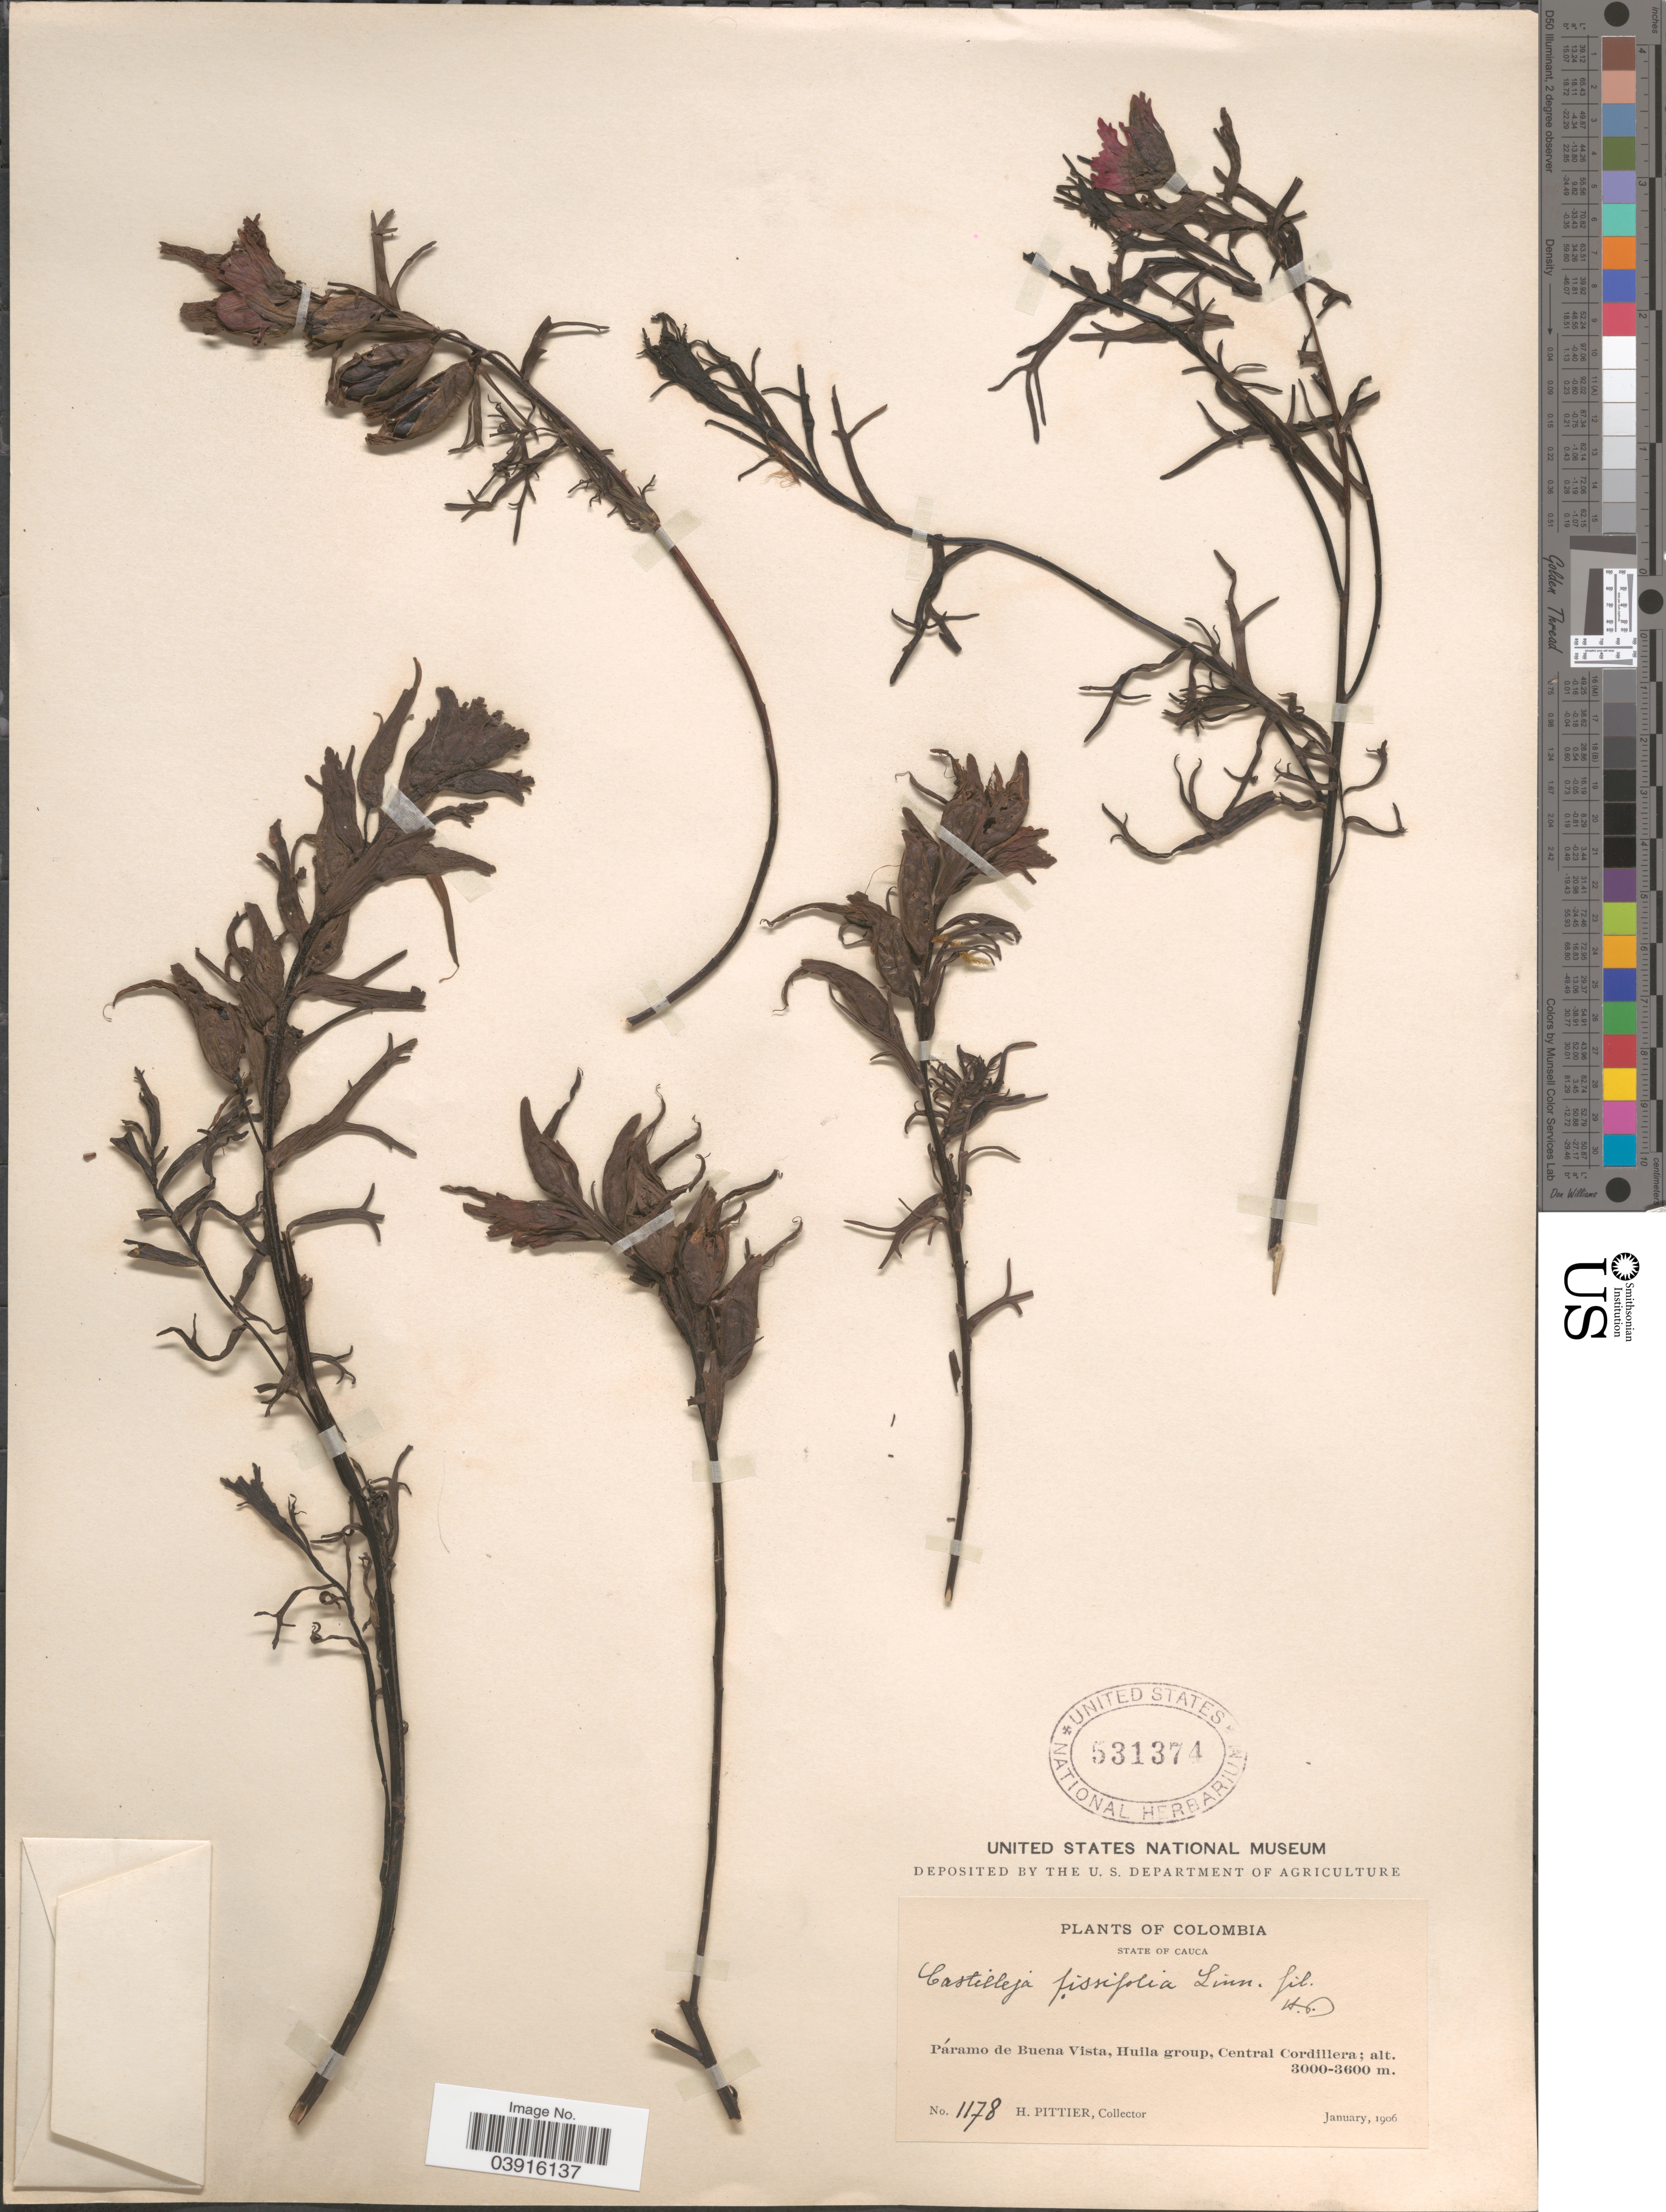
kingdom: Plantae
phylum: Tracheophyta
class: Magnoliopsida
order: Lamiales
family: Orobanchaceae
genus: Castilleja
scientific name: Castilleja fissifolia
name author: L. f.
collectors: H. F. Pittier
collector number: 1178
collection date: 1906-01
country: Colombia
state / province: Cauca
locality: Páramo de Buena Vista, Huila group, Central Cordillera.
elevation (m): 3000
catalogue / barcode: US 531374